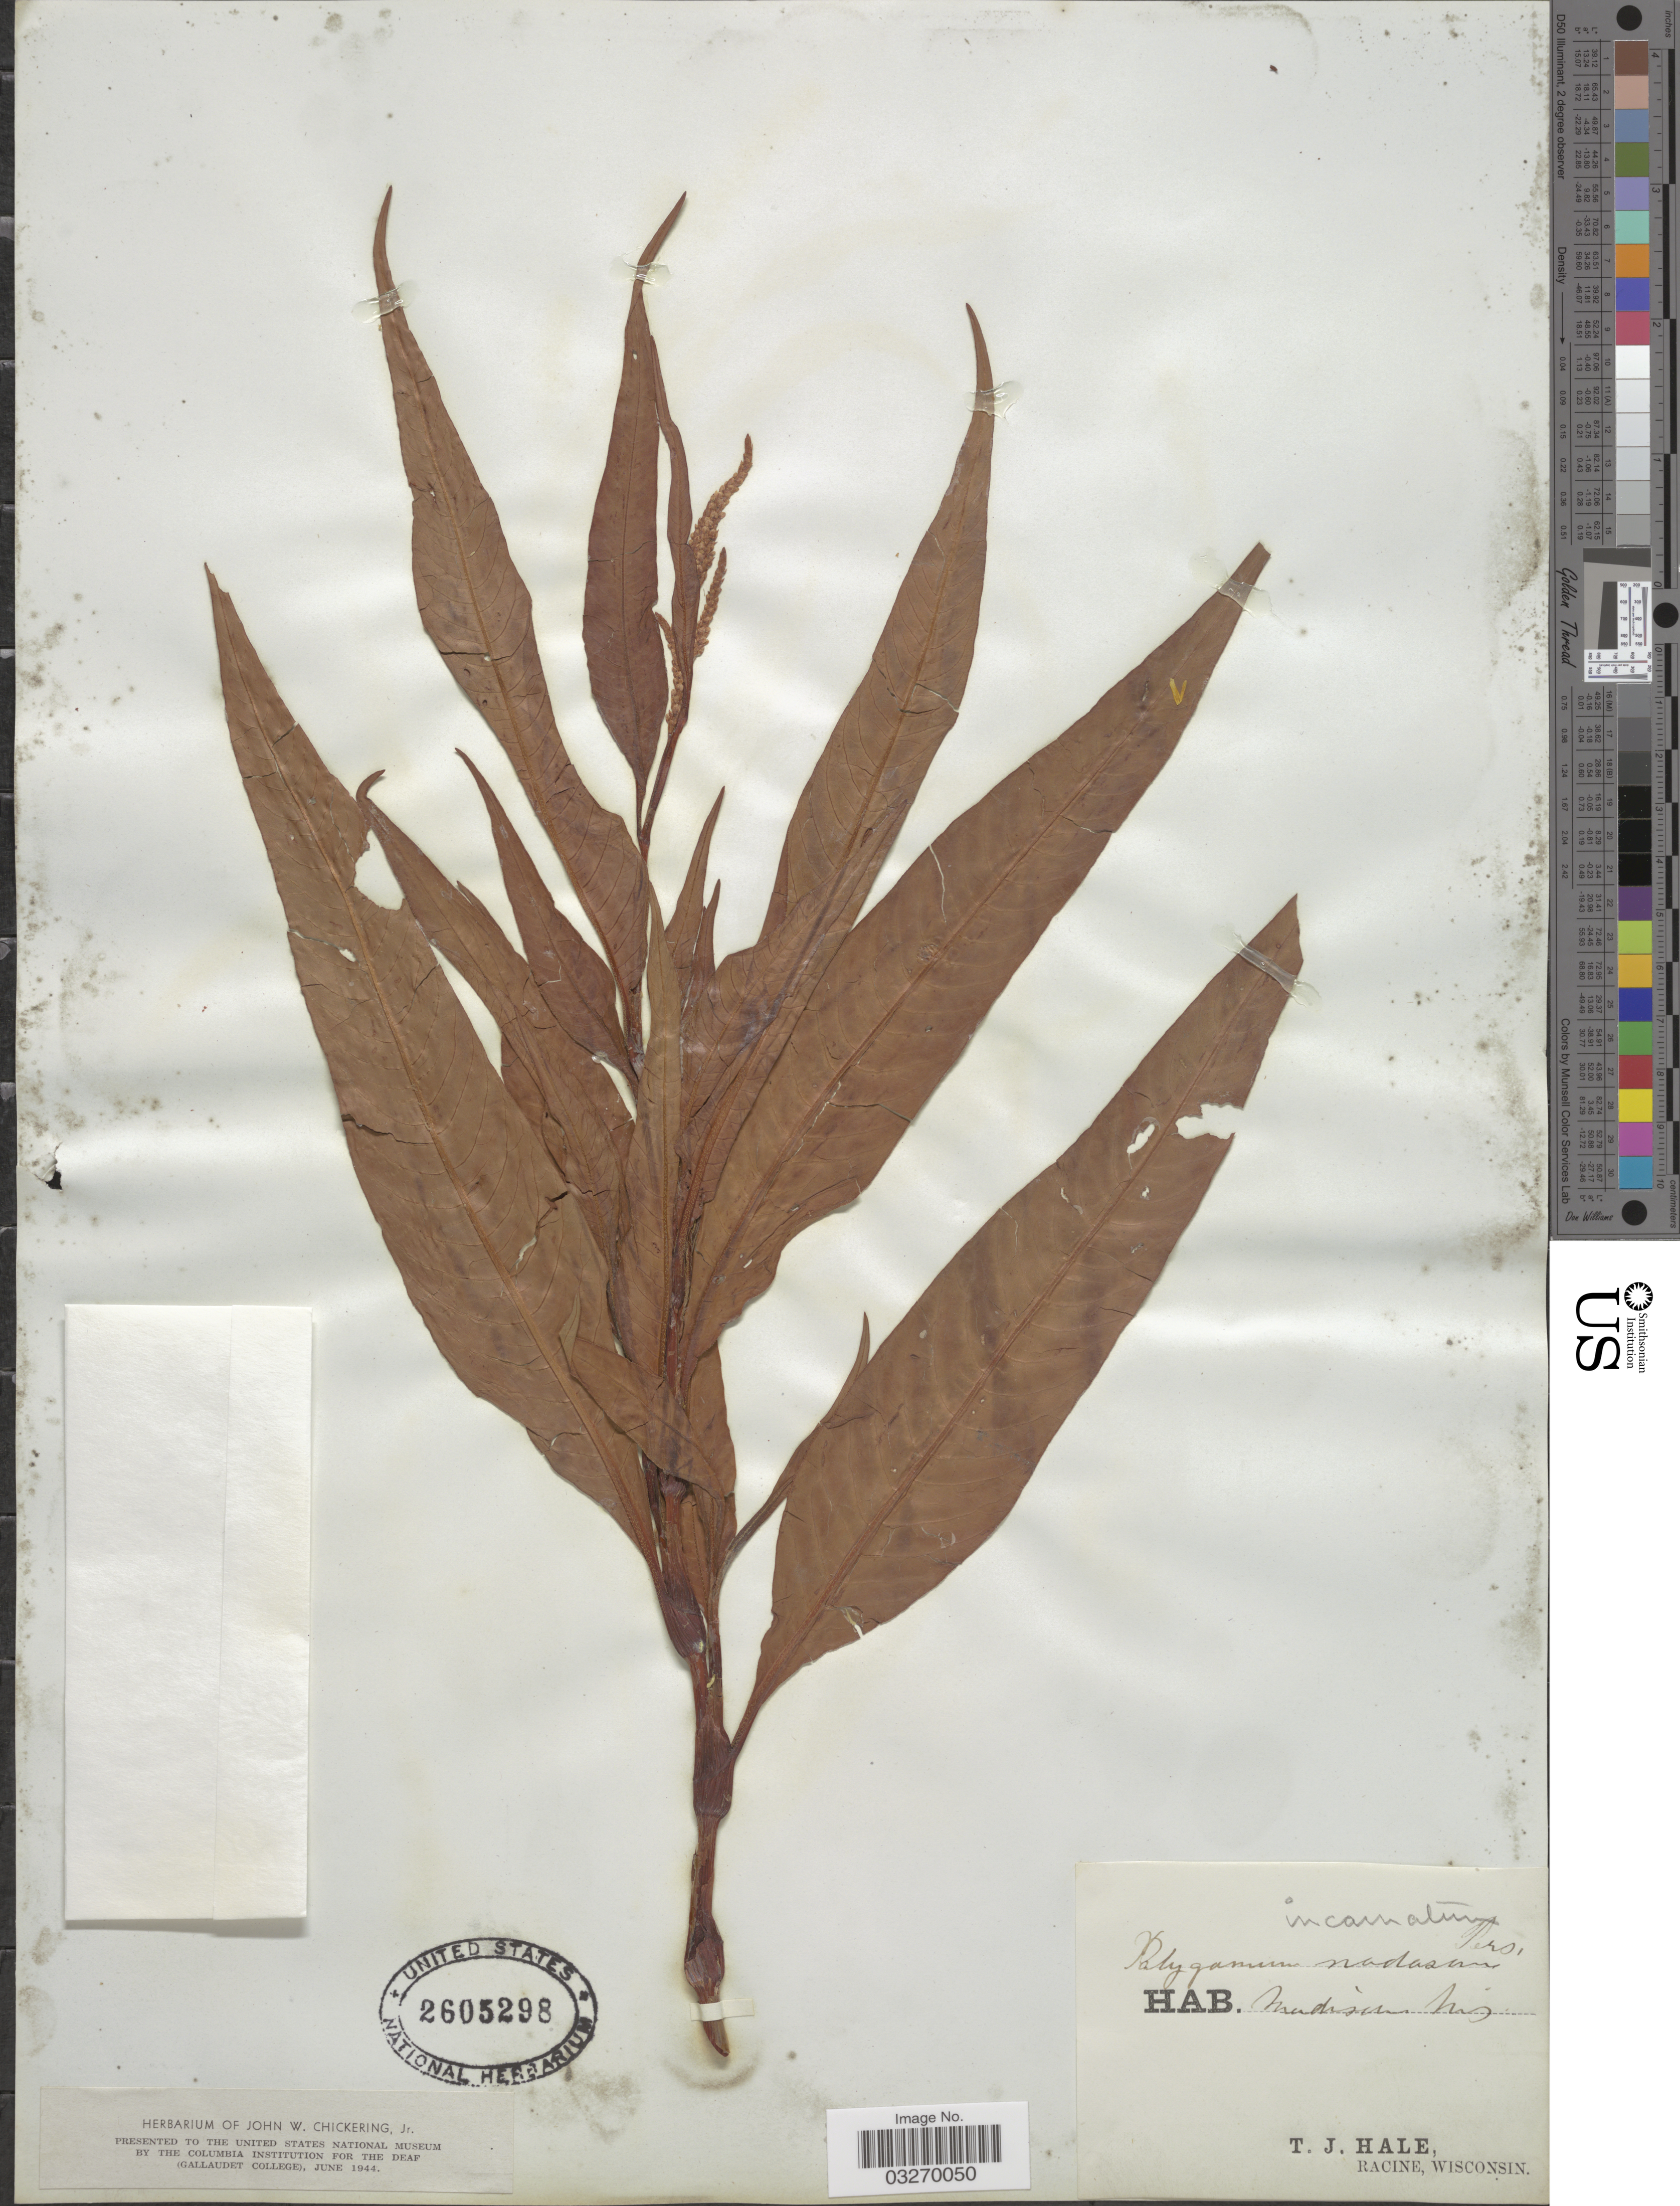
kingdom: Plantae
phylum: Tracheophyta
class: Magnoliopsida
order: Caryophyllales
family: Polygonaceae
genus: Persicaria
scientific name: Persicaria lapathifolia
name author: (L.) Delarbre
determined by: Atha, D. E.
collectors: T. Hale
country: United States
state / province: Wisconsin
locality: Madison.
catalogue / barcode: US 2605298